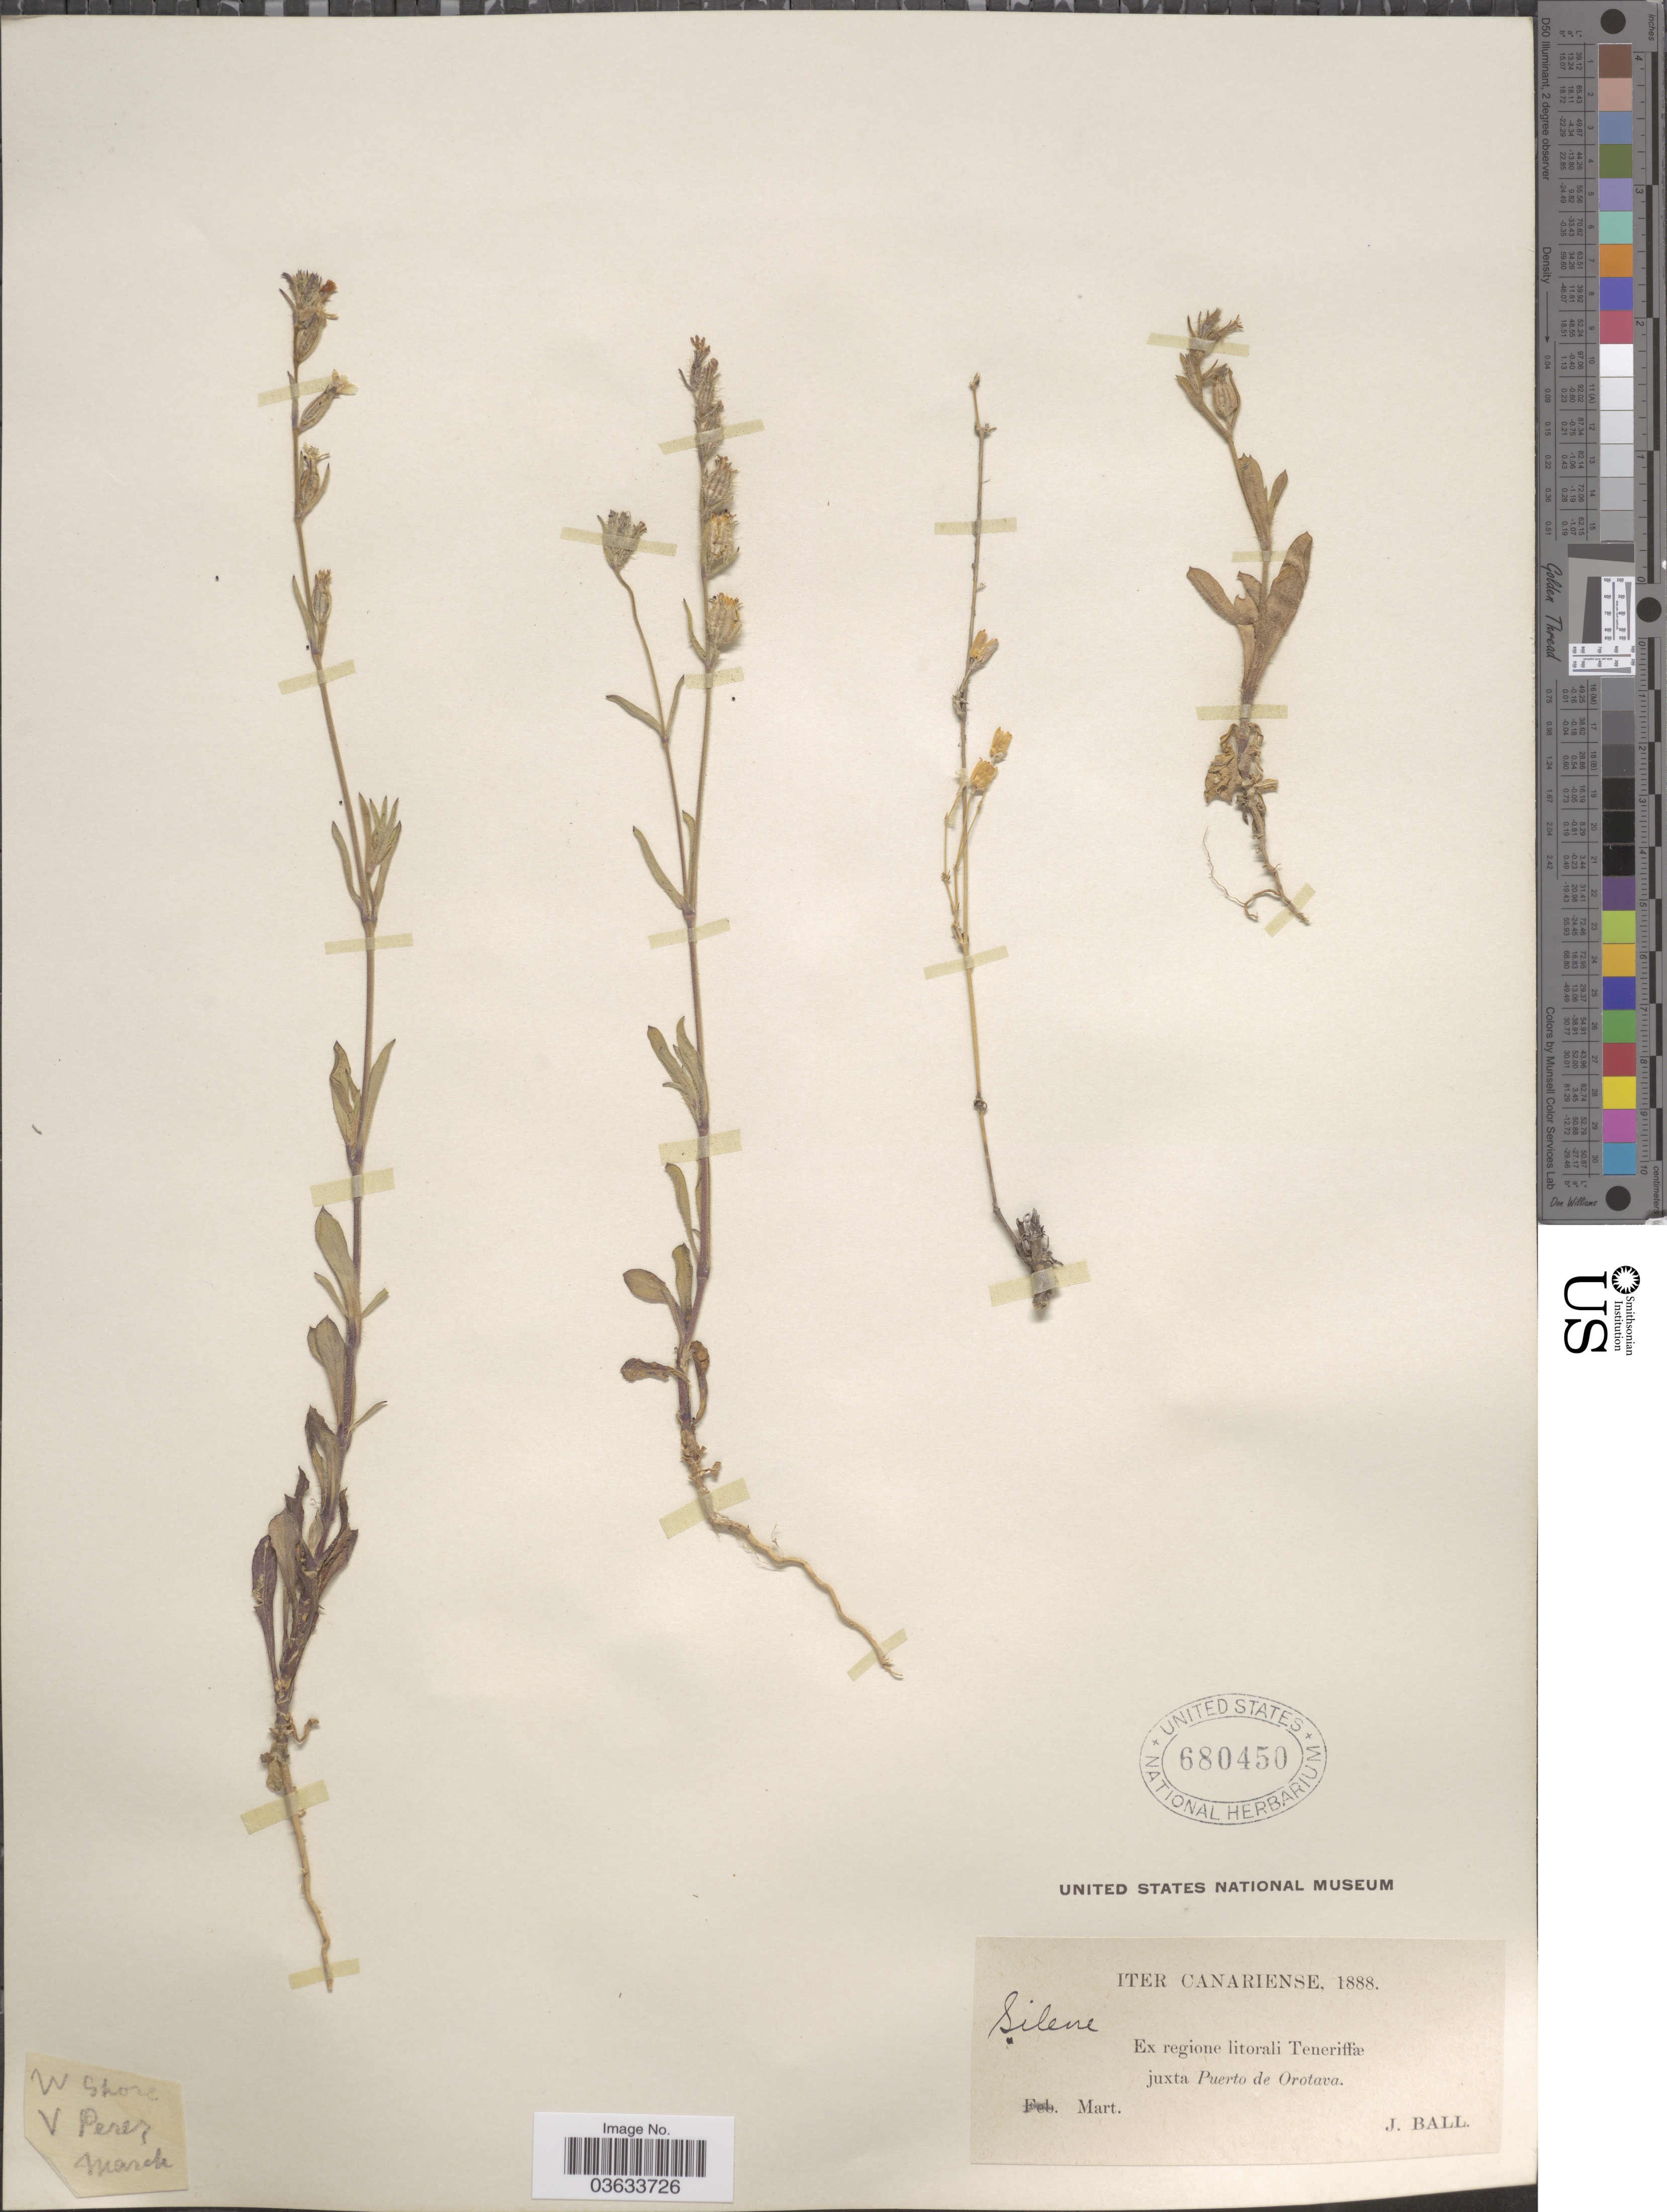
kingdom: Plantae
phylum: Tracheophyta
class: Magnoliopsida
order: Caryophyllales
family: Caryophyllaceae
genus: Silene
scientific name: Silene sp.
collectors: J. Ball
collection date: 1888-03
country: Spain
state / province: Canarias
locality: Ex regione litorali Teneriffæ juxta Puerto de Orotava. W Shore V. Perez.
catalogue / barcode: US 680450